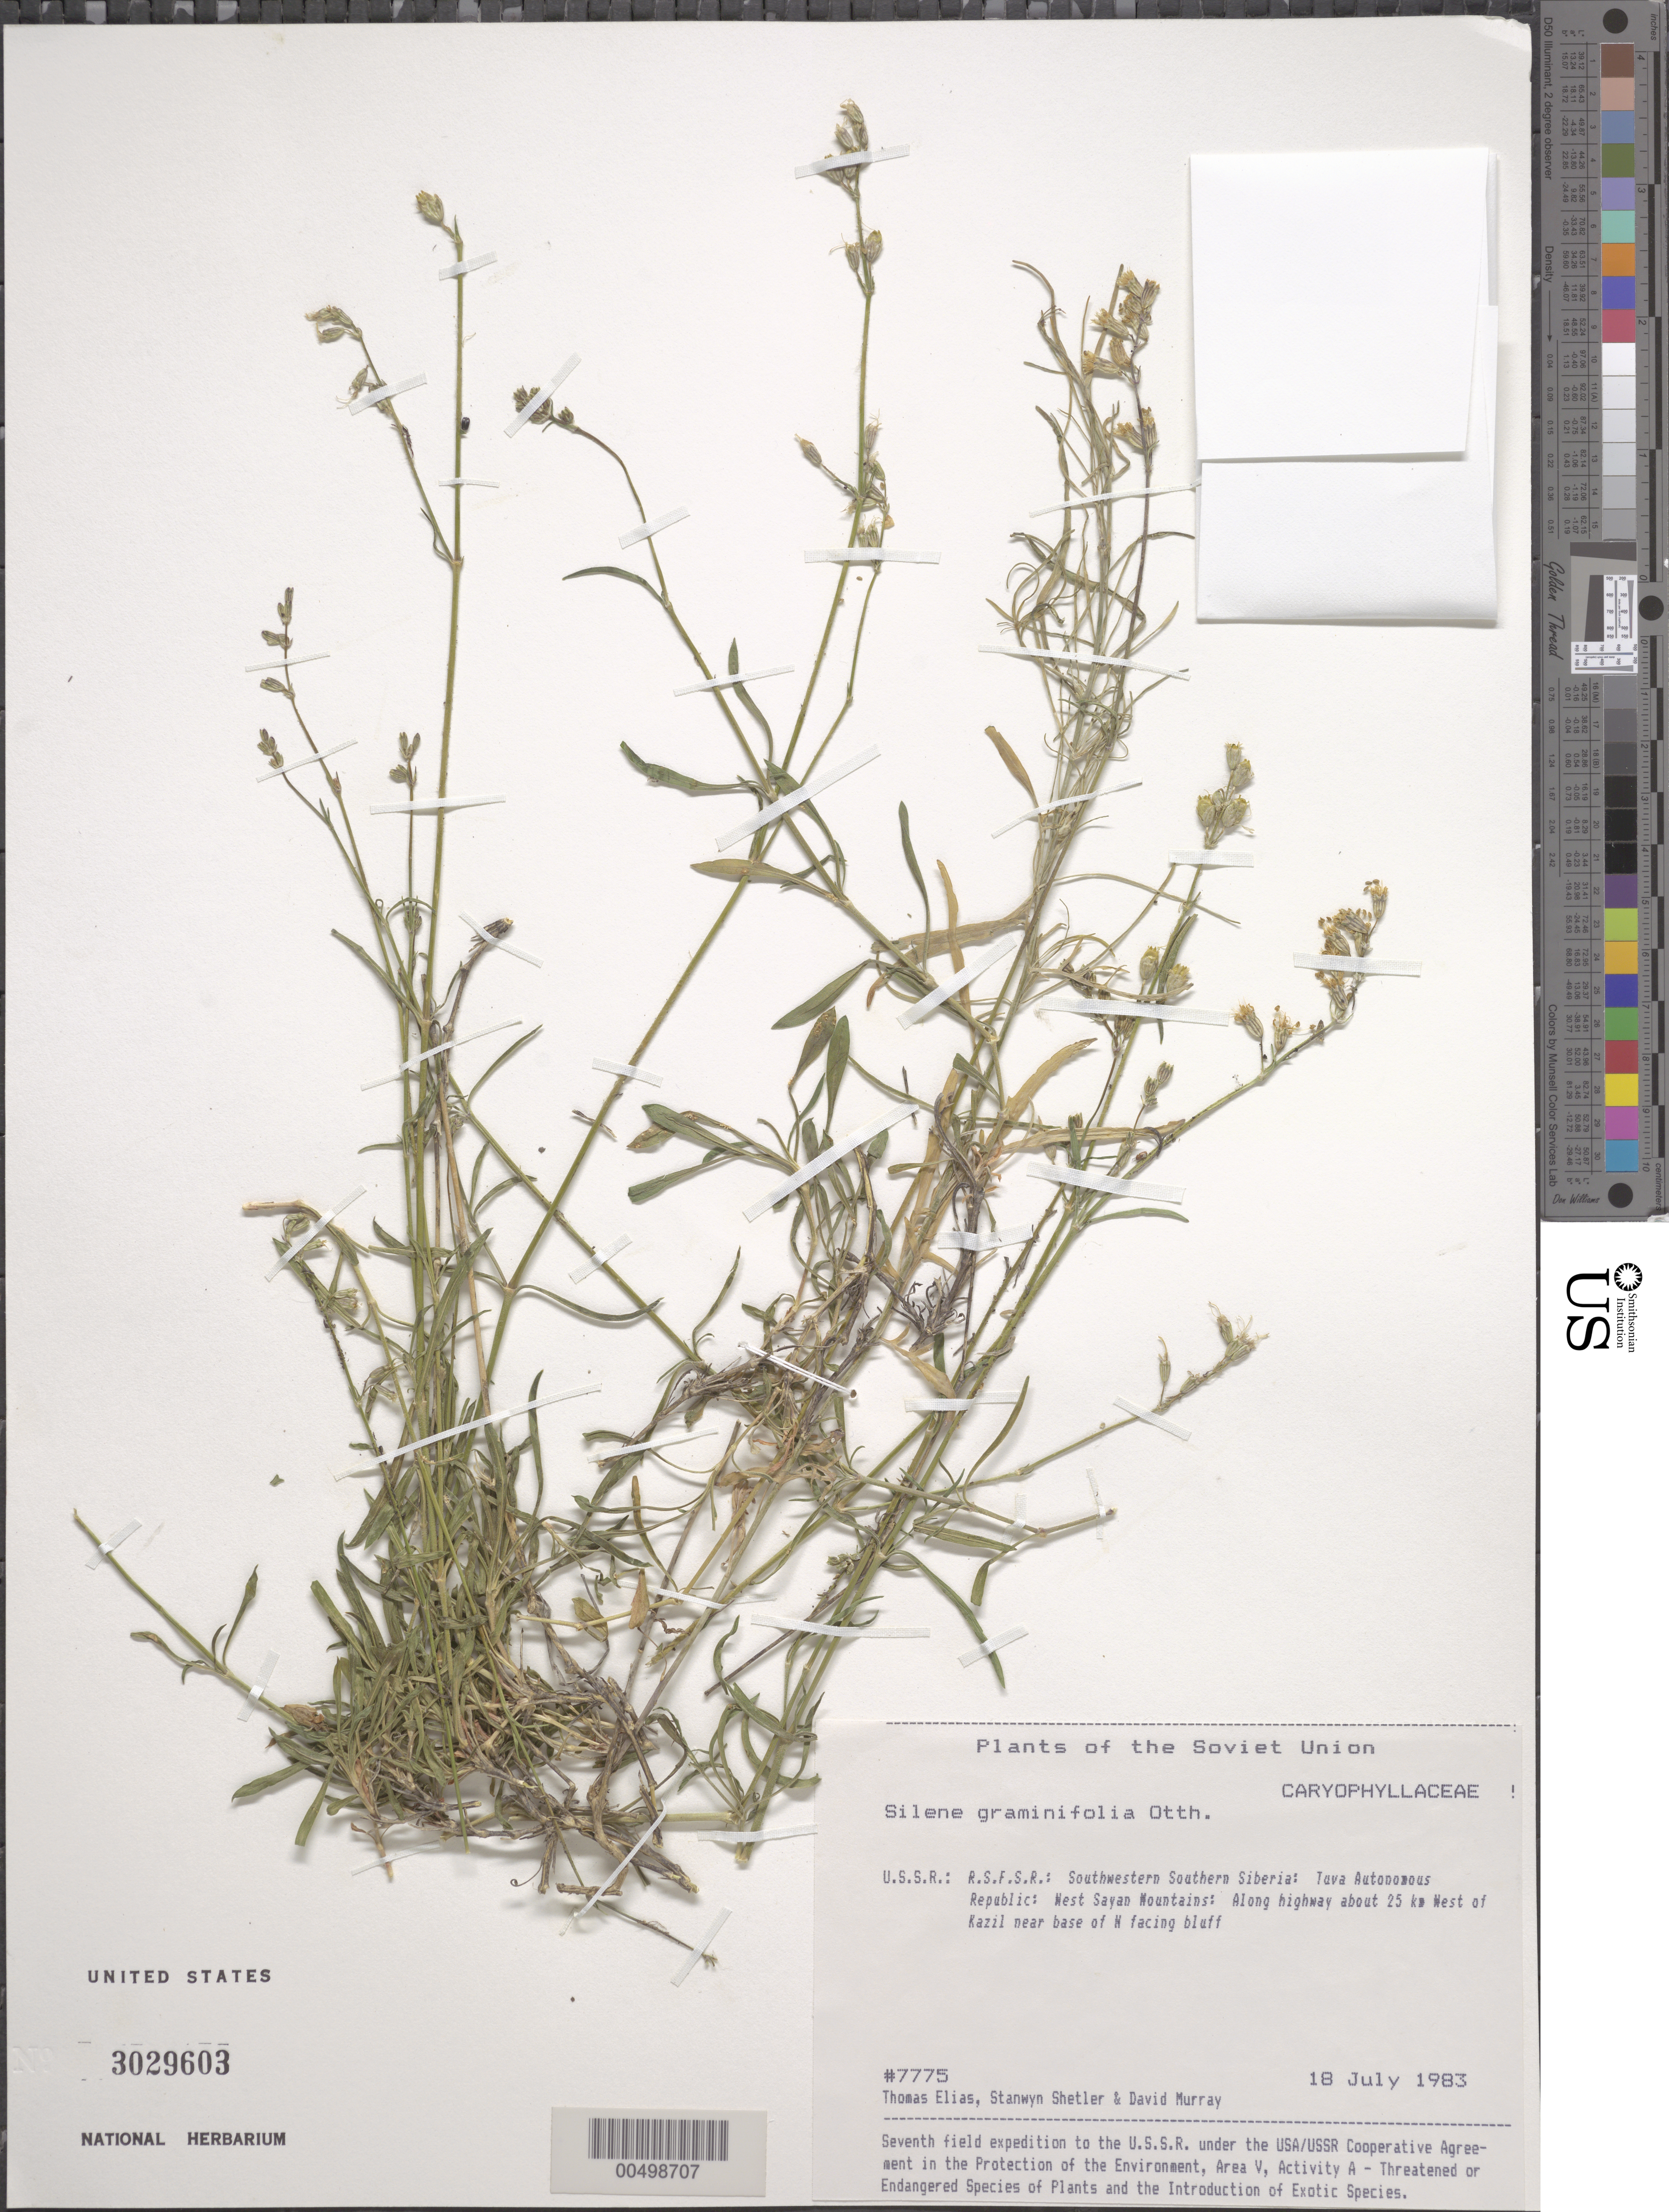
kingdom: Plantae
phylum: Tracheophyta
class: Magnoliopsida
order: Caryophyllales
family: Caryophyllaceae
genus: Silene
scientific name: Silene graminifolia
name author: Otth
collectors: T. Elias, S. Shetler & D. F. Murray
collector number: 7775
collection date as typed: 18 Jul 1983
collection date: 1983-07-18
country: Russian Federation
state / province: Tuva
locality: West Sayan Mountains,along highway about 25 km W of Kazil [Kyzyl]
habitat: near base of N-facing bluff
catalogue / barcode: US 3029603